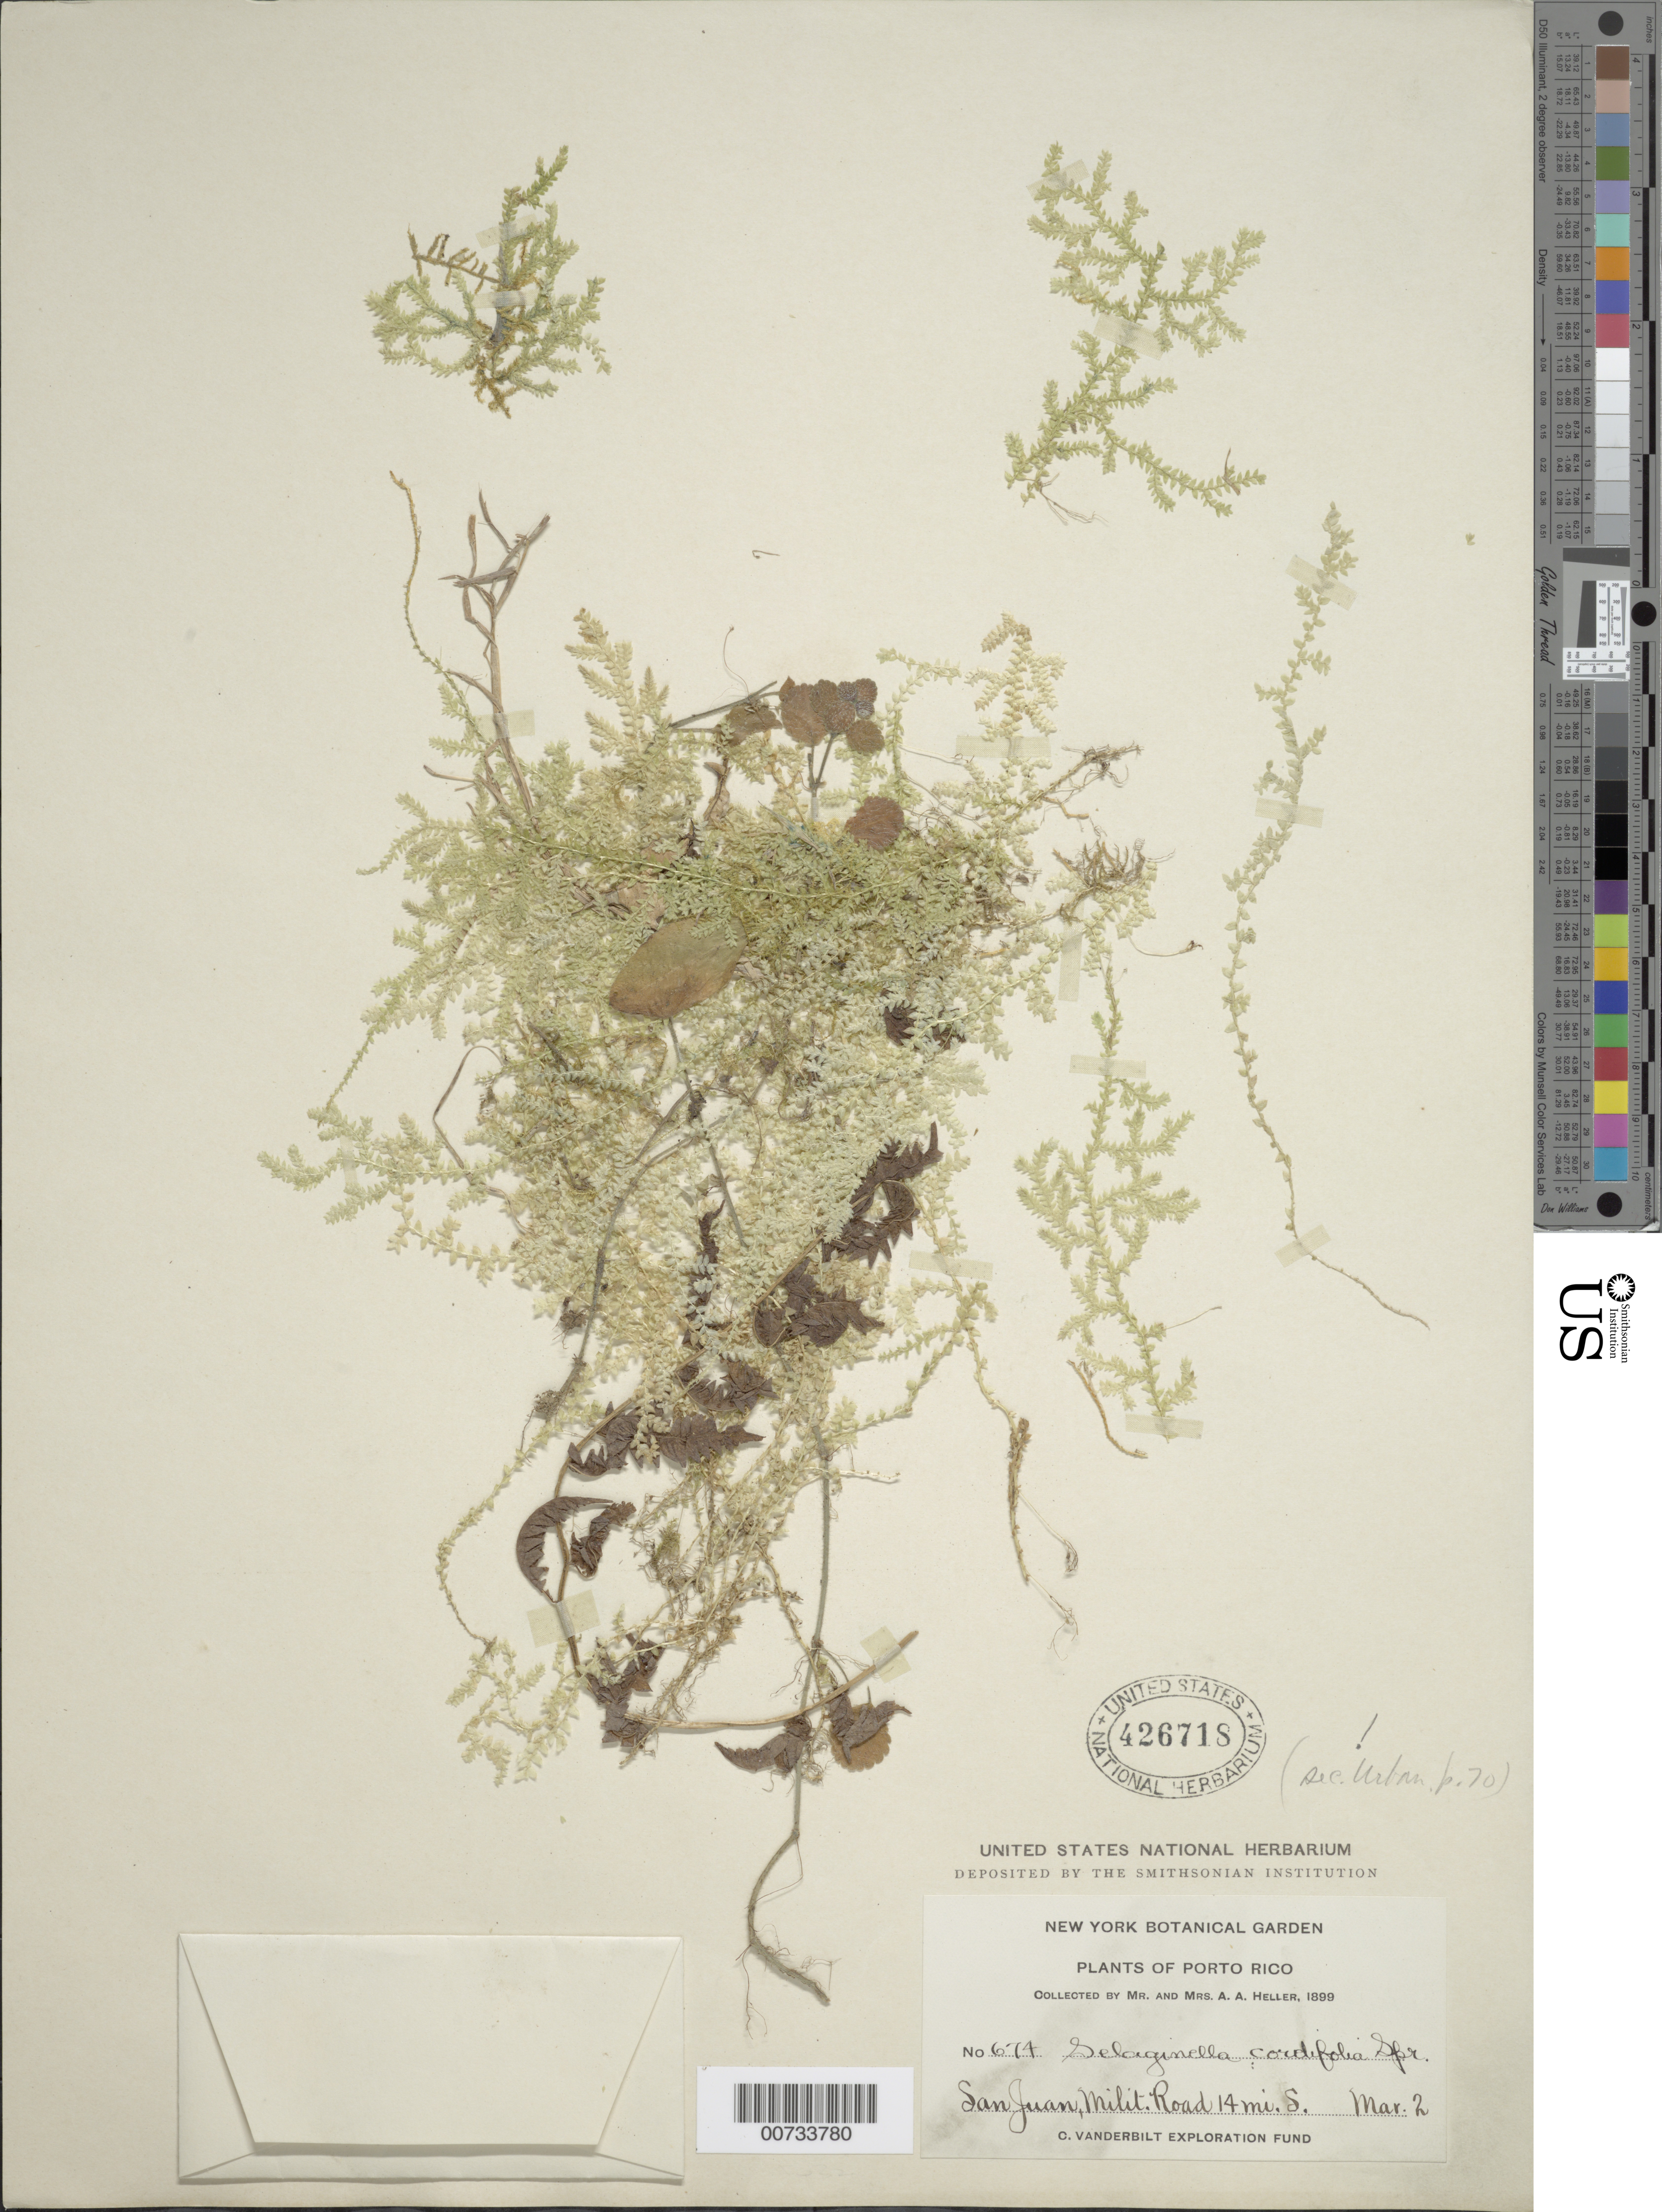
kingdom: Plantae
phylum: Tracheophyta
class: Lycopodiopsida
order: Selaginellales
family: Selaginellaceae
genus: Selaginella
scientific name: Selaginella cordifolia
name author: (Desv. ex Poir.) Spring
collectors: A. A. Heller & E. G. Heller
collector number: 674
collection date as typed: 02 Mar 1899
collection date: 1899-03-02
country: Puerto Rico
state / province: San Juan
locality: San Juan, Military Road 14 mi S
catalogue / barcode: US 426718